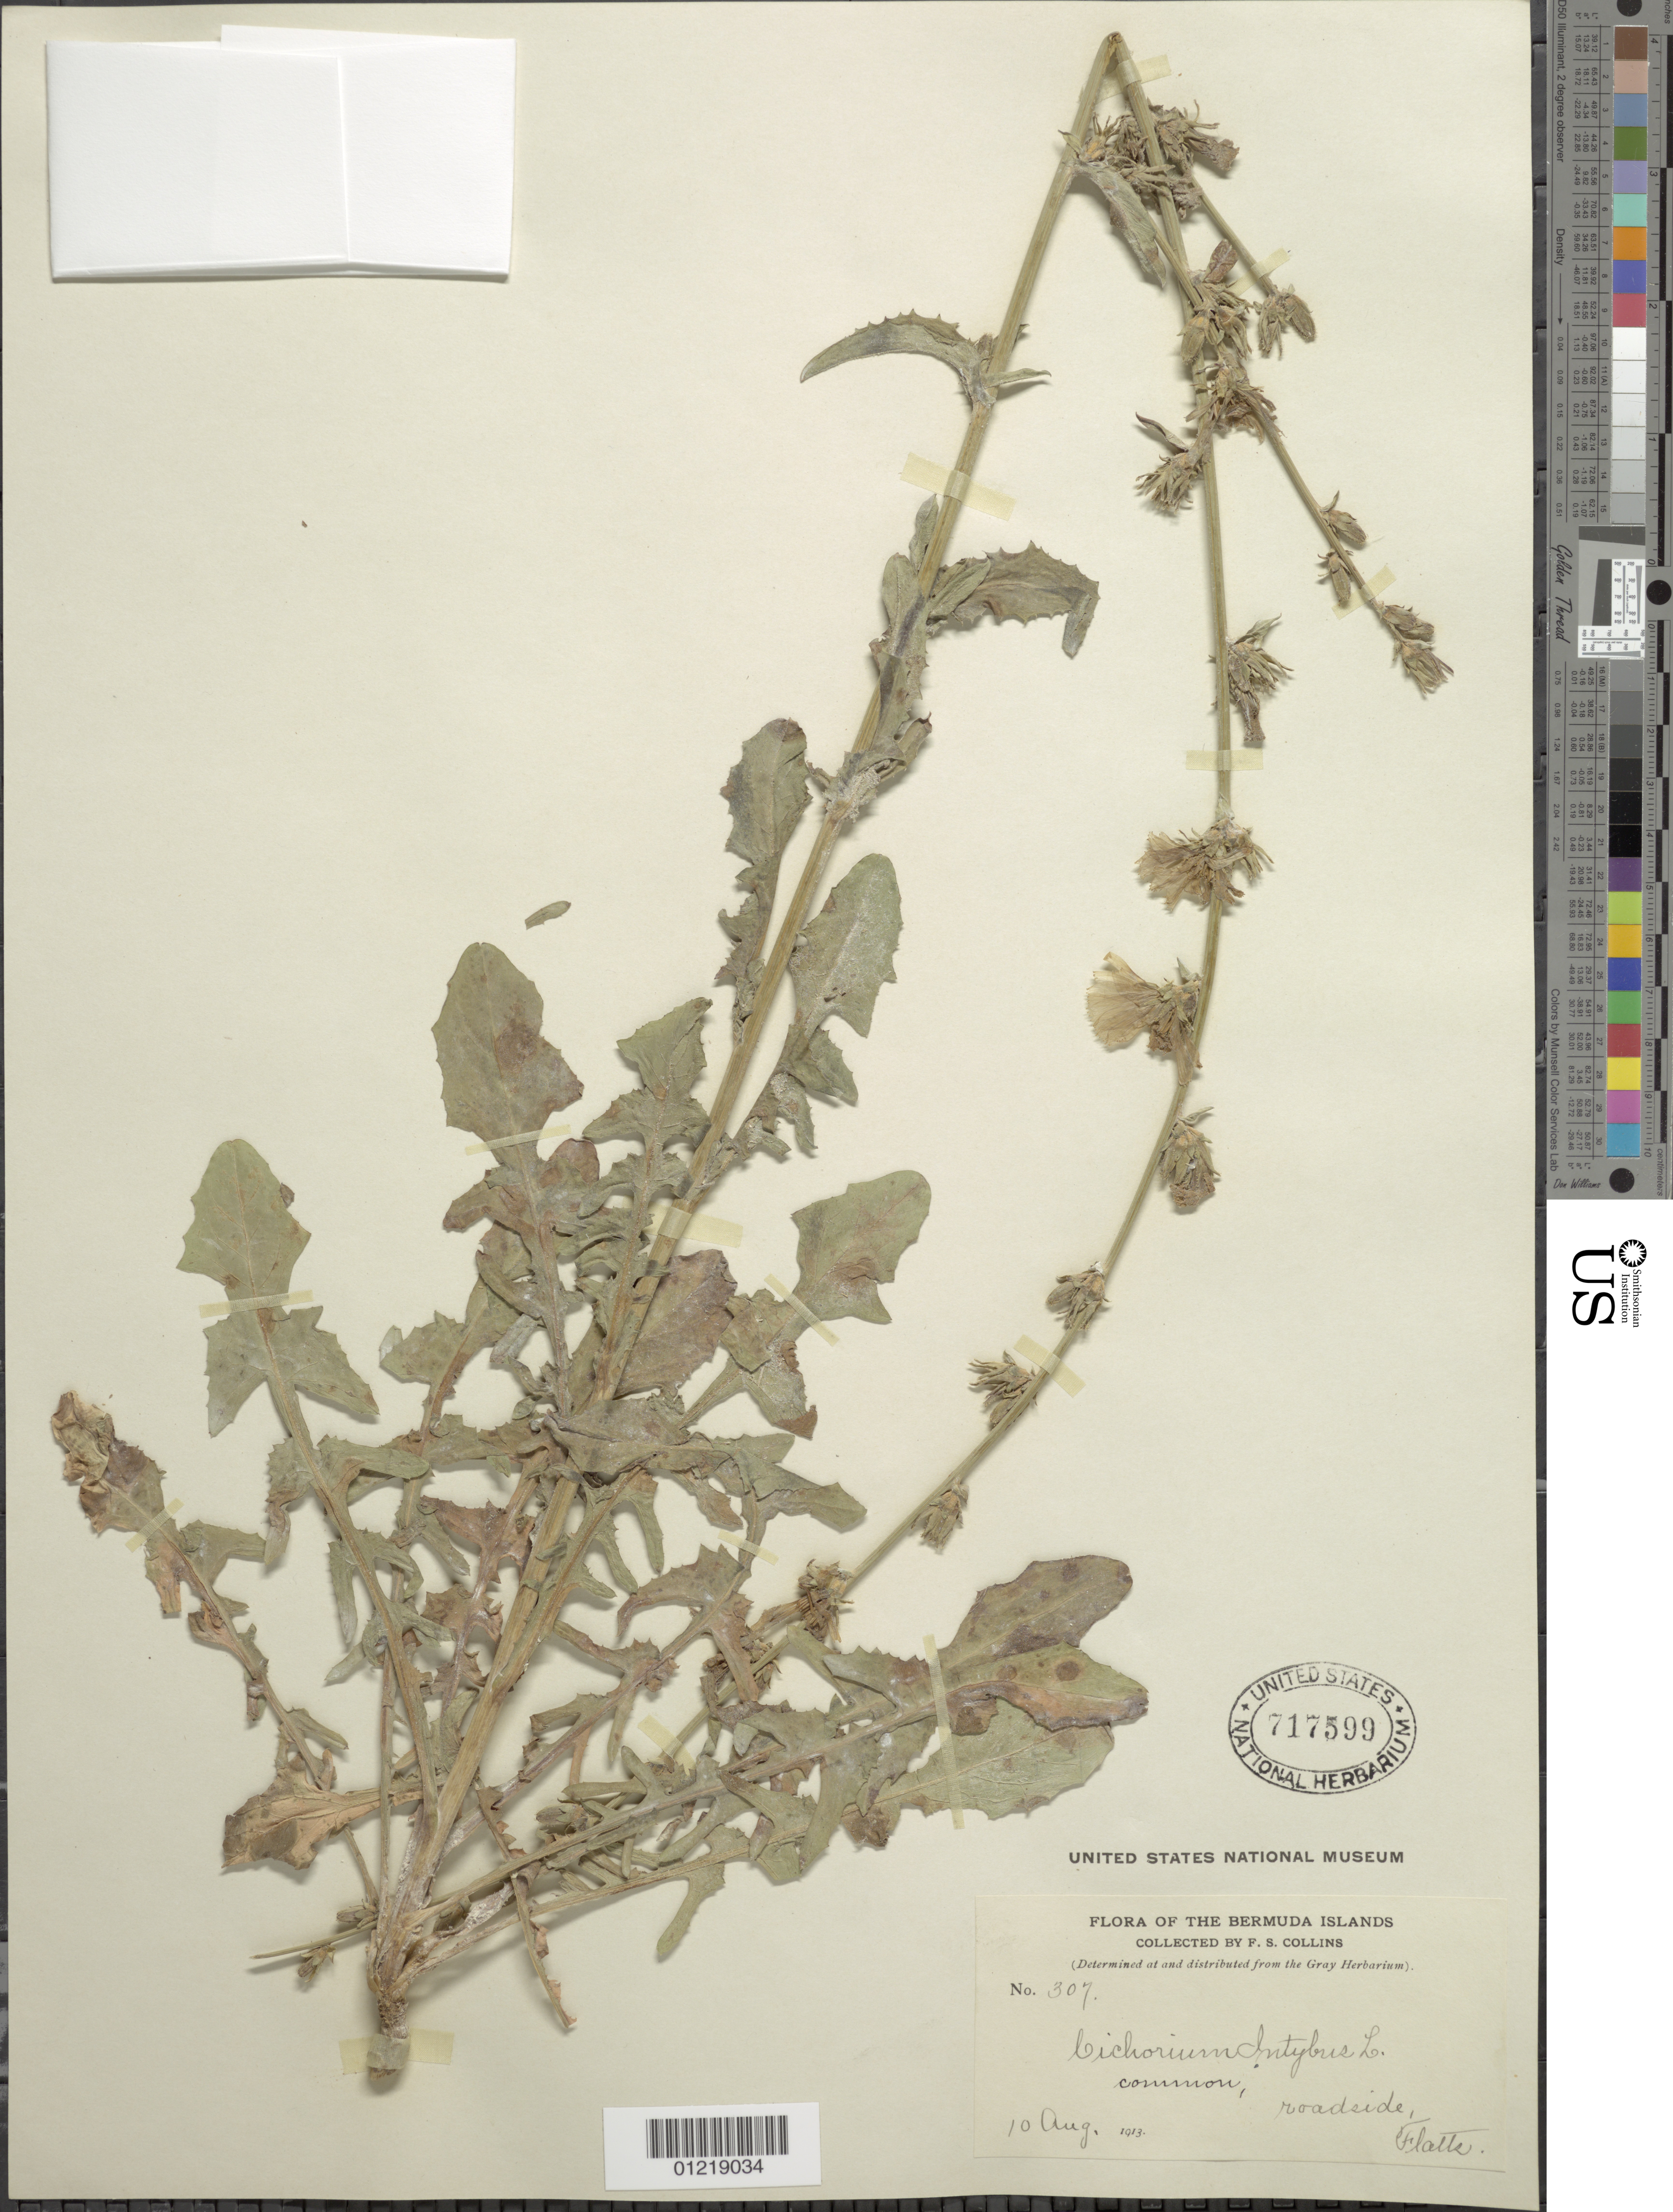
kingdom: Plantae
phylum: Tracheophyta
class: Magnoliopsida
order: Asterales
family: Asteraceae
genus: Cichorium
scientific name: Cichorium intybus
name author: L.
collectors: F. Collins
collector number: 307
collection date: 1913-08-10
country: Bermuda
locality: Flatts.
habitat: Roadside. Common.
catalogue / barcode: US 717599